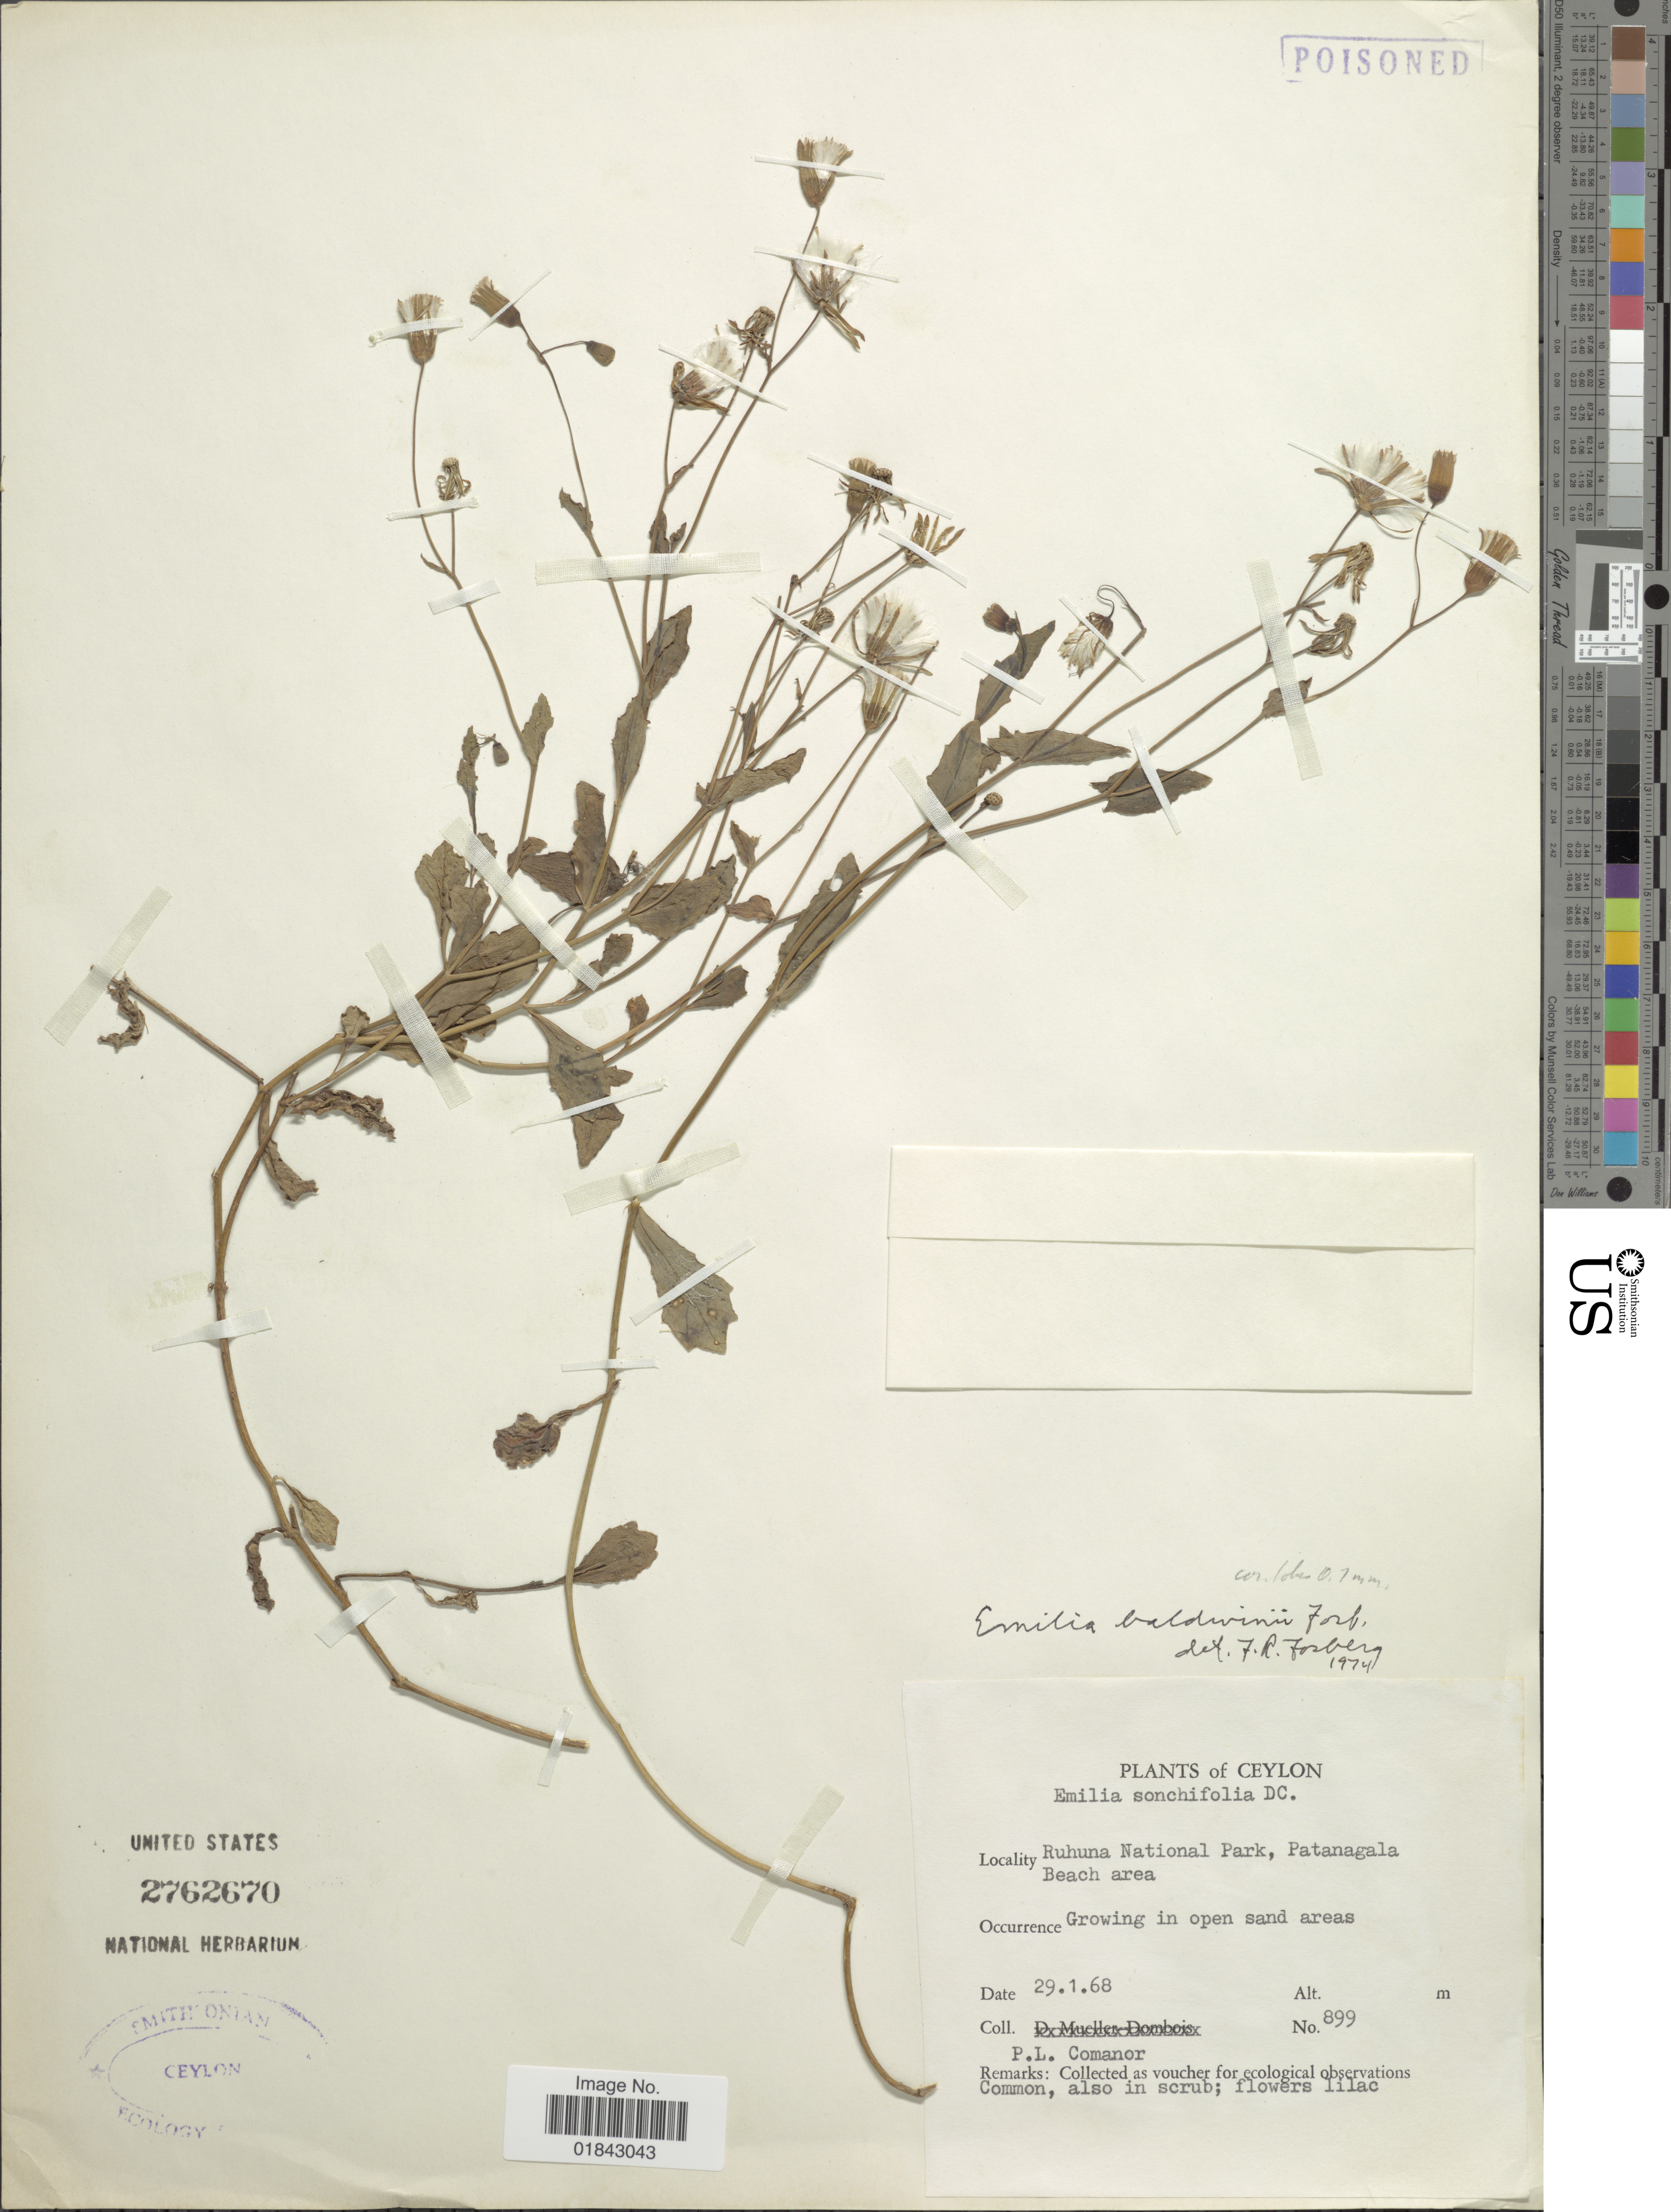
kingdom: Plantae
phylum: Tracheophyta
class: Magnoliopsida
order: Asterales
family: Asteraceae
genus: Emilia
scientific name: Emilia baldwinii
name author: Fosberg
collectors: P. Comanor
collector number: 899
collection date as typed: Transcribed d/m/y: 29/1/68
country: Sri Lanka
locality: Ceylon, Ruhuna National Park, Patanagala Beach area, growing in open sand areas, growing in open sand areas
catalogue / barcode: US 2762670